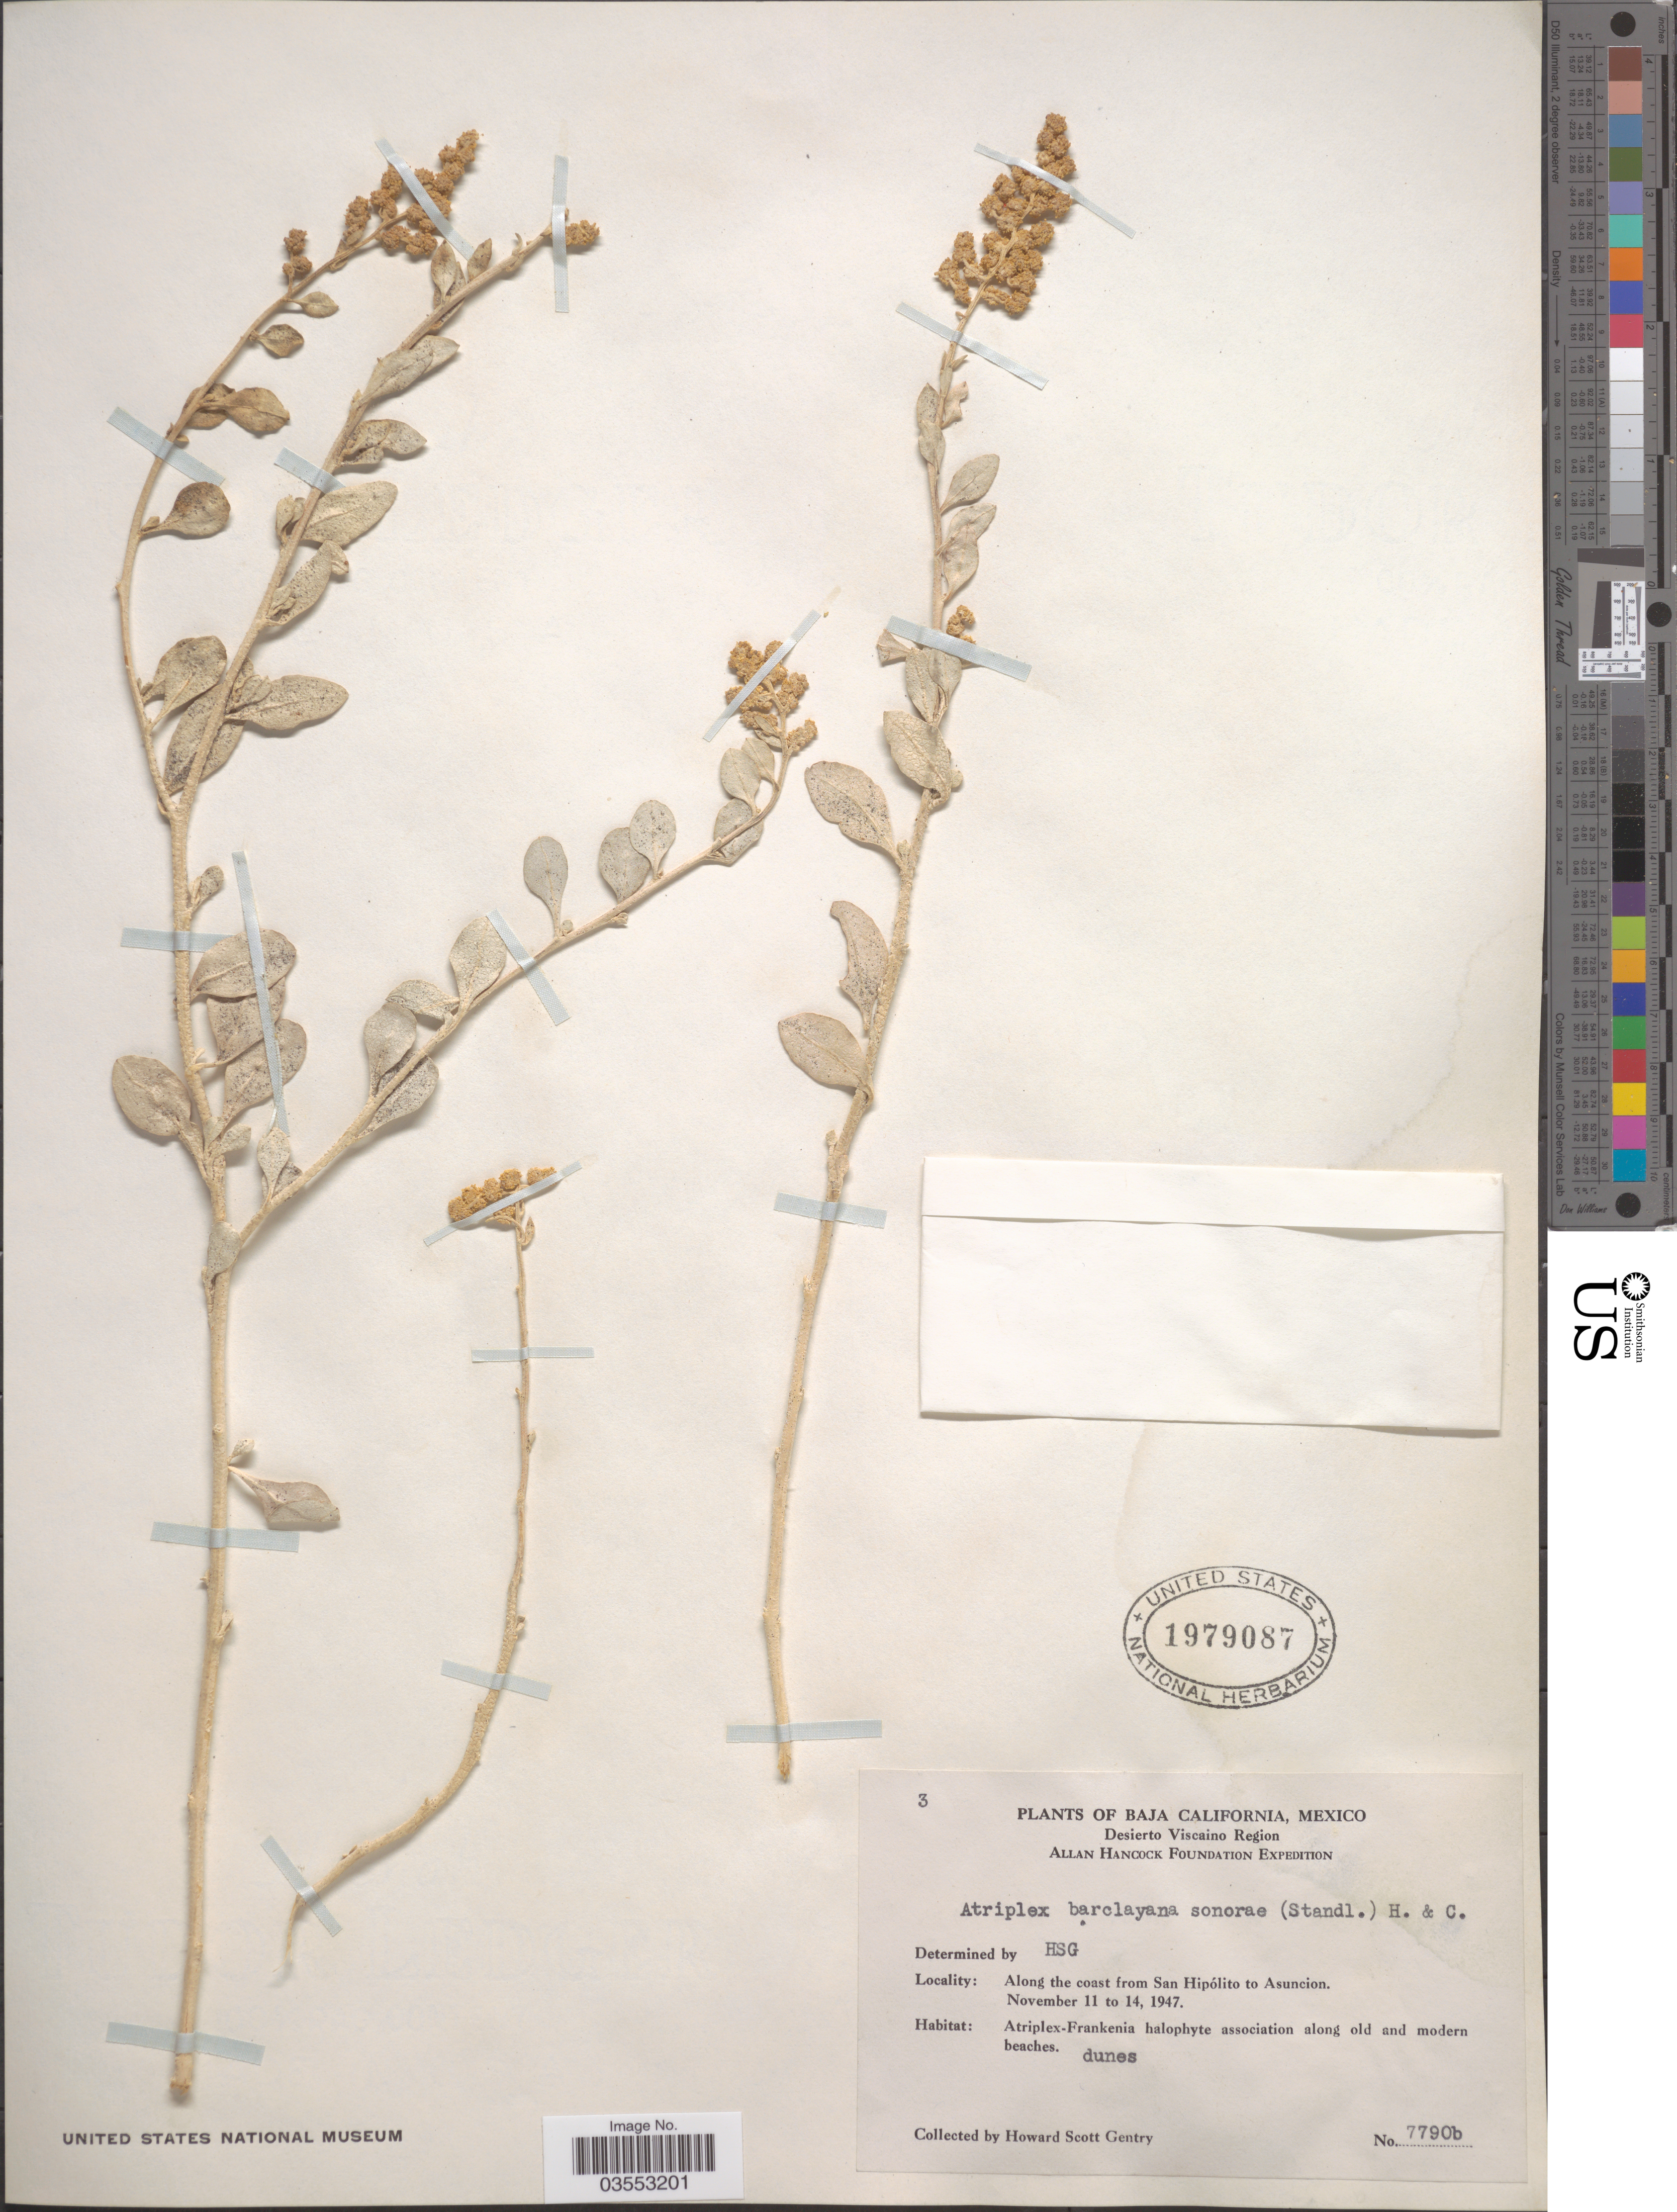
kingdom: Plantae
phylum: Tracheophyta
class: Magnoliopsida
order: Caryophyllales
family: Amaranthaceae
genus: Atriplex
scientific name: Atriplex barclayana subsp. sonorae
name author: (Standl.) H.M. Hall & Clem.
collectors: H. S. Gentry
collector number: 7790b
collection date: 1947-11-11/1947-11-14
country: Mexico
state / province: Baja California Sur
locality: Desierto Viscaino Region. Along the coast from San Hipólito to Asuncion.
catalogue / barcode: US 1979087